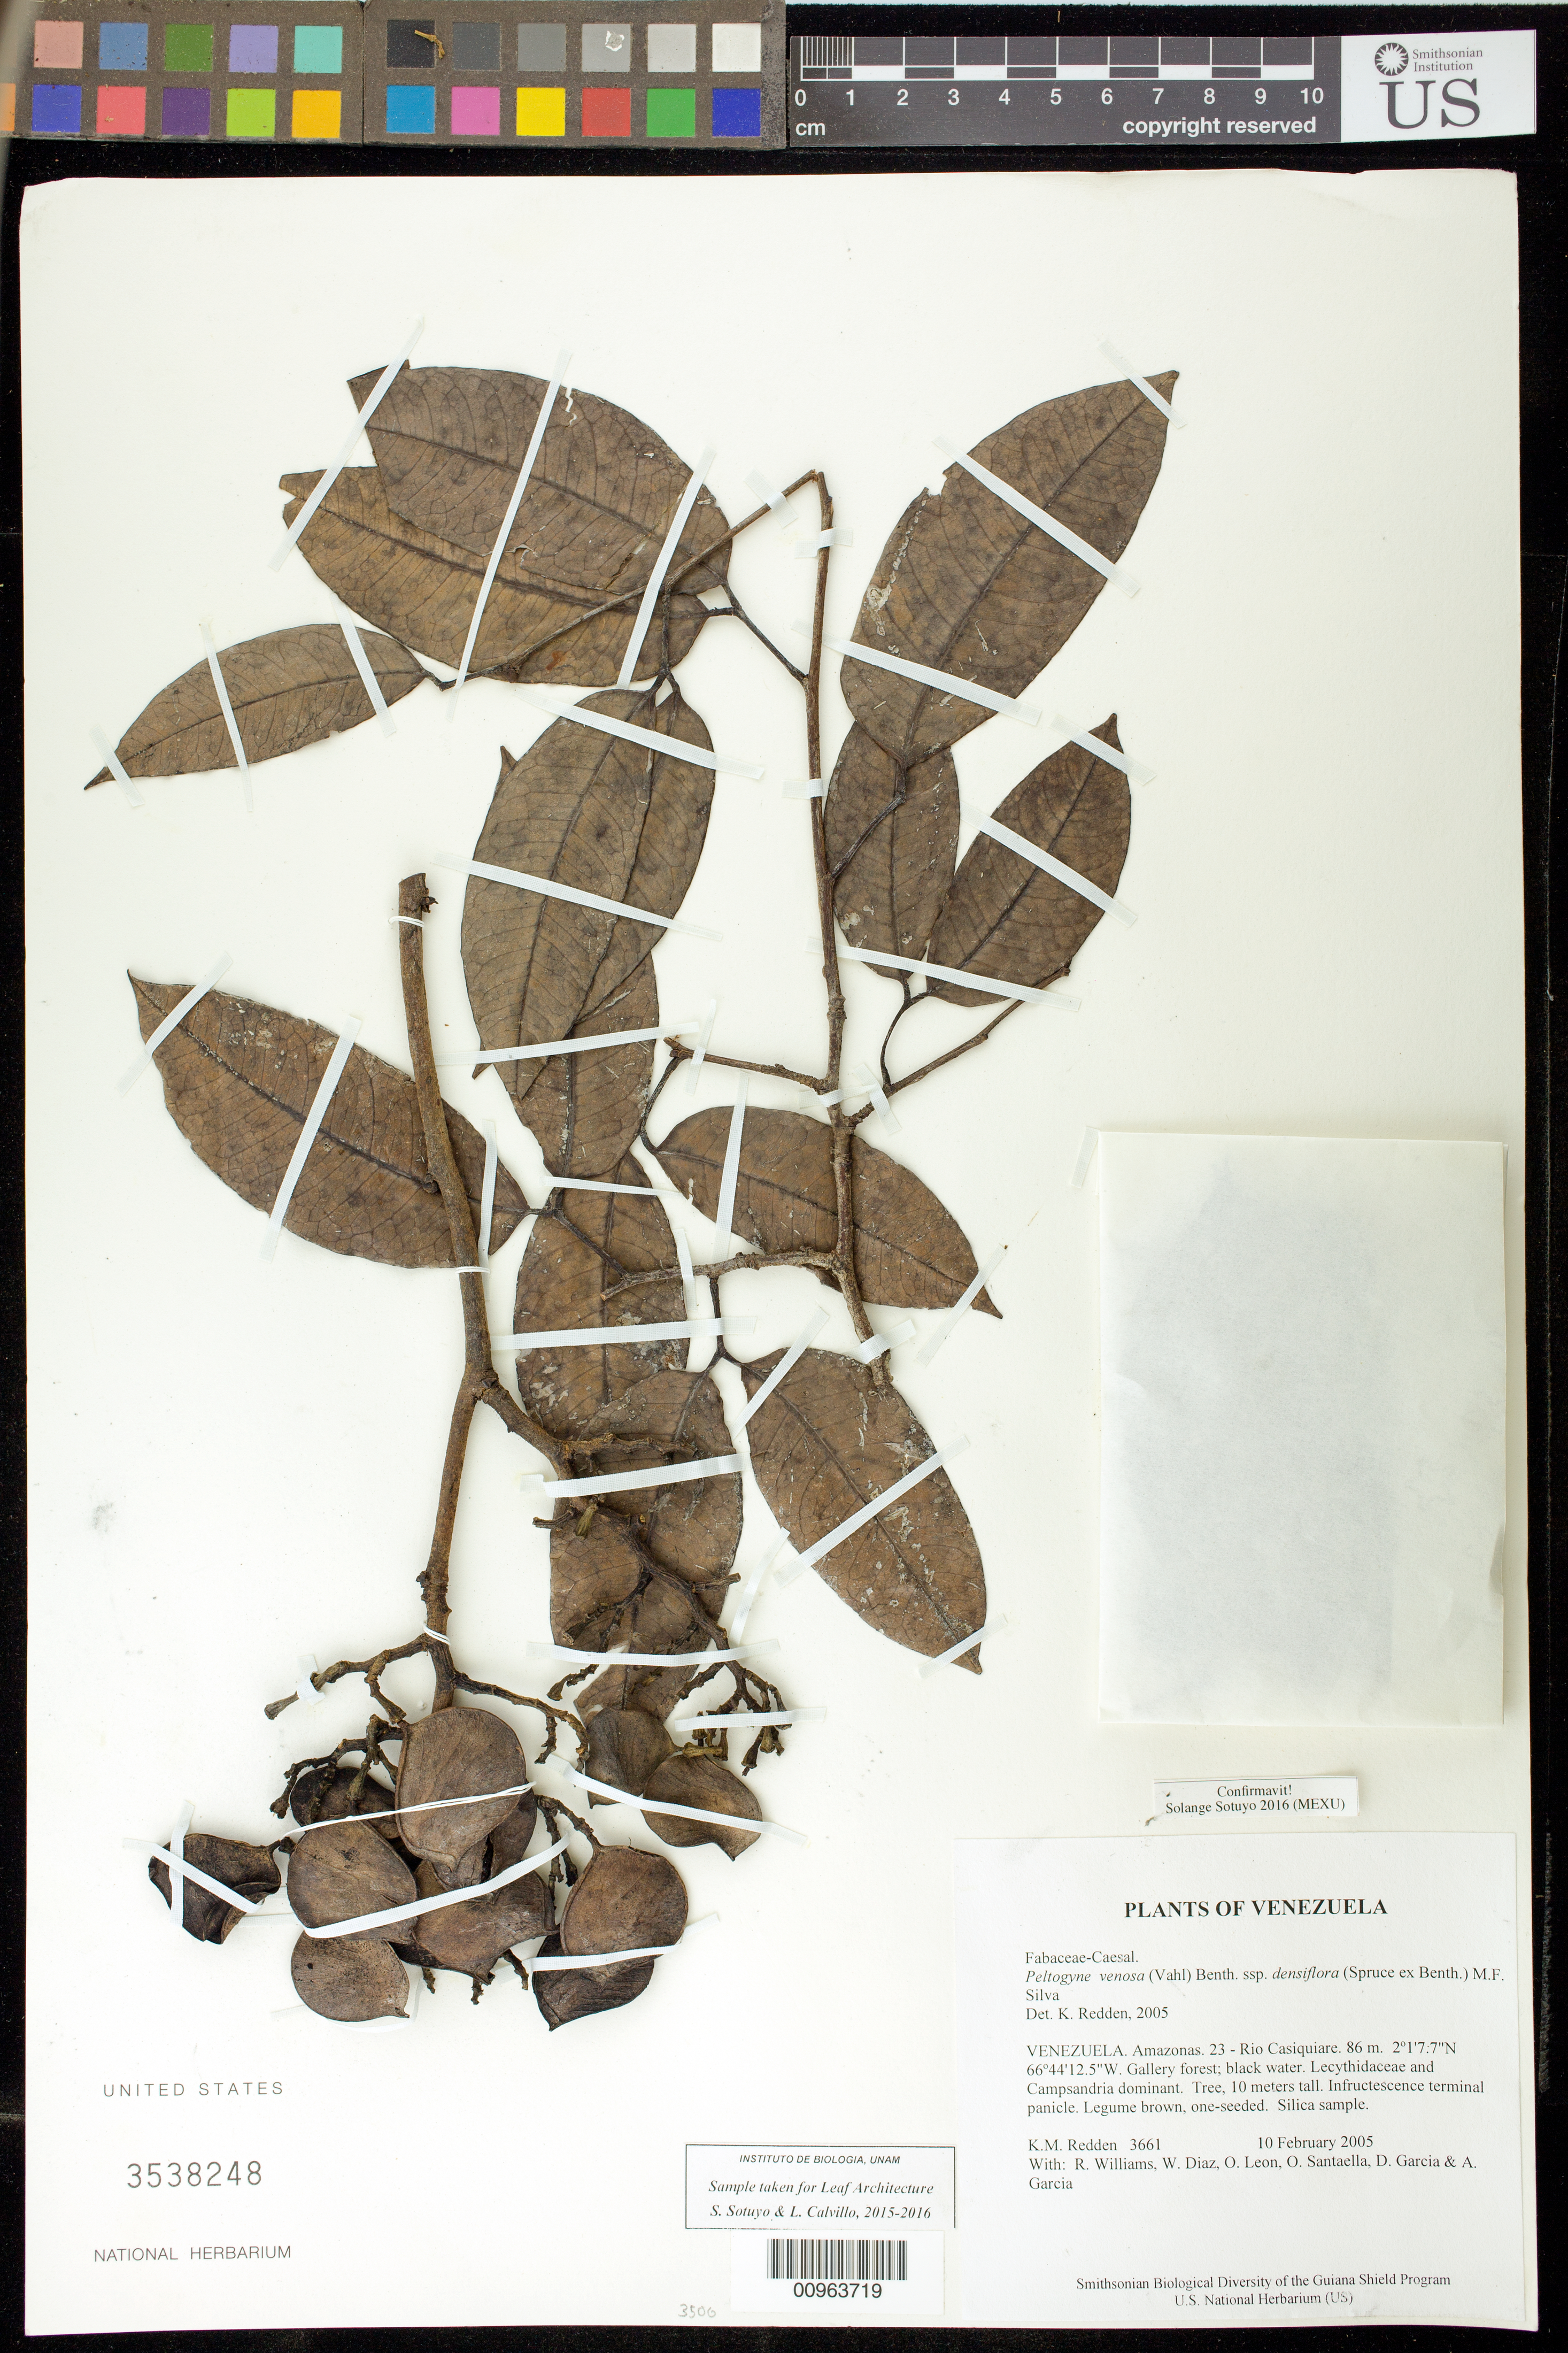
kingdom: Plantae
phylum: Tracheophyta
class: Magnoliopsida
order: Fabales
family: Fabaceae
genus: Peltogyne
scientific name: Peltogyne venosa subsp. densiflora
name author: (Spruce ex Benth.) M.F. Silva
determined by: Sotuyo, Solange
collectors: K. M. Redden, R. Williams, W. Díaz P., O. León, O. Santaella, D. Garcia & A. Garcia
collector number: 3661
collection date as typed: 10 February 2005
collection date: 2005-02-10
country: Venezuela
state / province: Amazonas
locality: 23 - Rio Casiquiare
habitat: Gallery forest; black water. Lecythidaceae and Campsiandra dominant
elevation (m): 86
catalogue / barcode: US 3538248